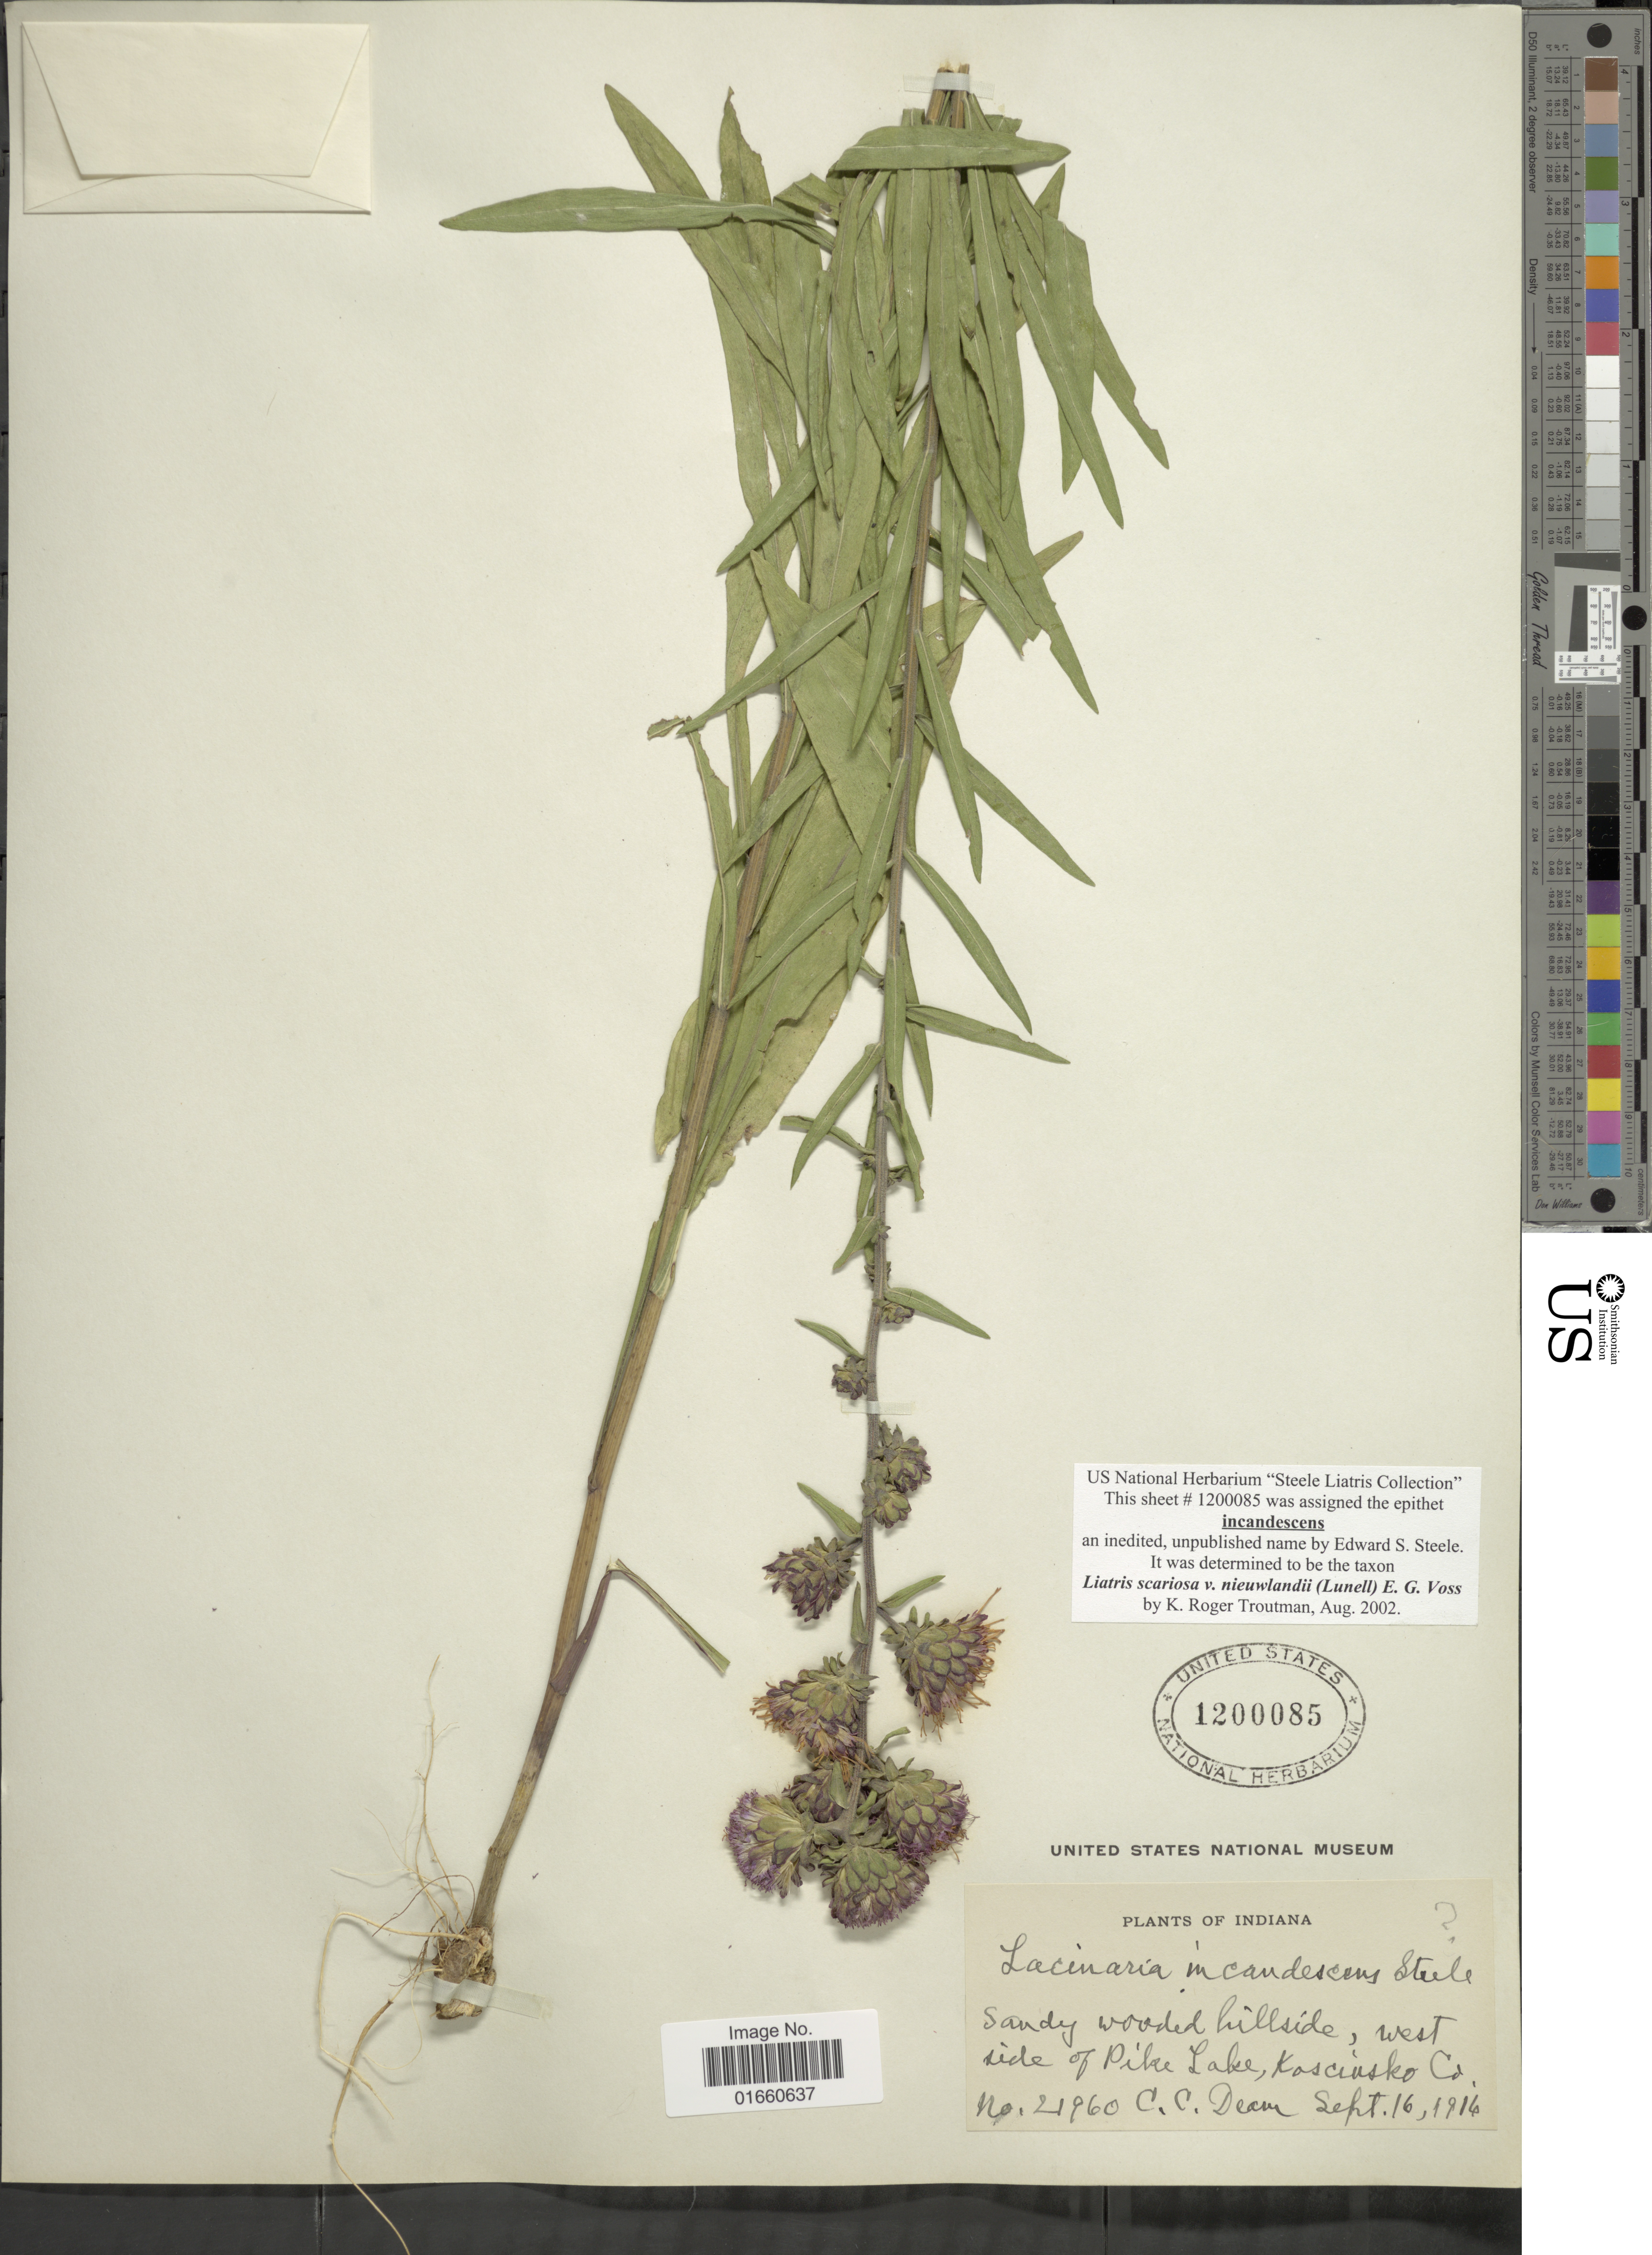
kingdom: Plantae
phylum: Tracheophyta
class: Magnoliopsida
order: Asterales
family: Asteraceae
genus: Liatris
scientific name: Liatris scariosa var. nieuwlandii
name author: (Lunell) E.G. Voss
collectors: C. C. Deam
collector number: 21960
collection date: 1916-09-16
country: United States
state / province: Indiana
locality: Sandy wooded hillside, west side of Pike Lake,Kosciusko Co.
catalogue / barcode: US 1200085